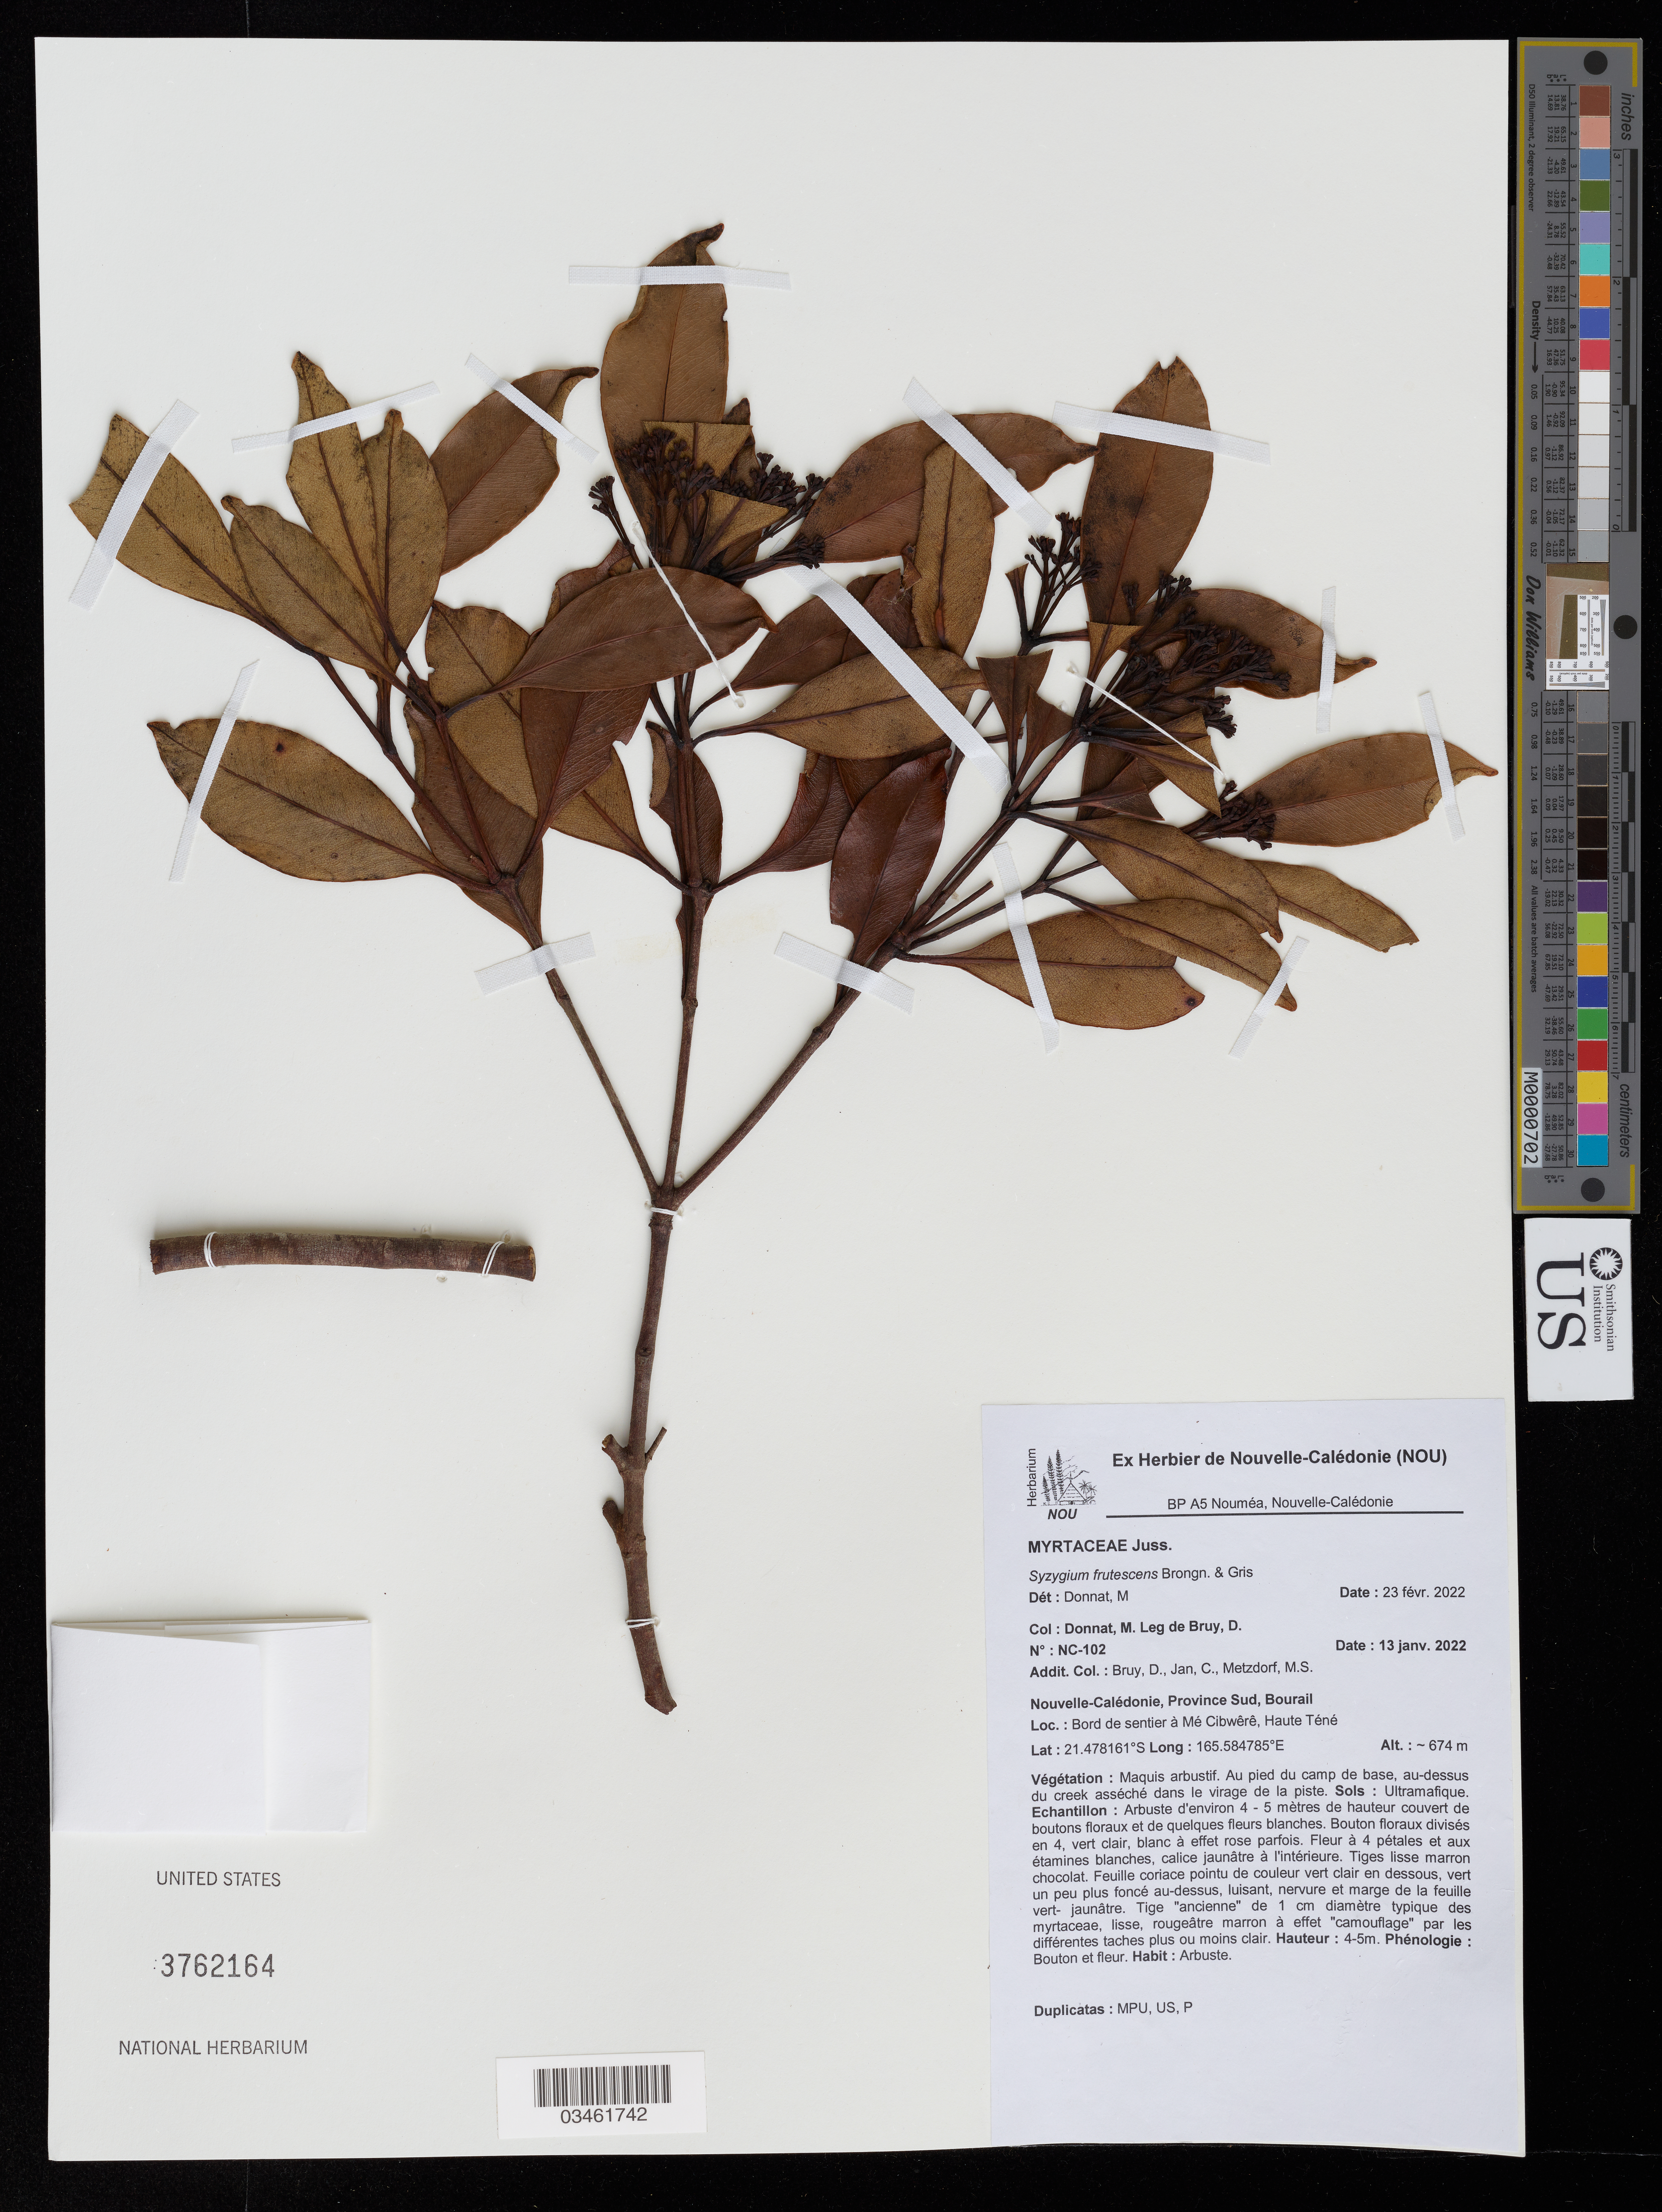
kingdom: Plantae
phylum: Tracheophyta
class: Magnoliopsida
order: Myrtales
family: Myrtaceae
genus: Syzygium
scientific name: Syzygium frutescens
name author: Brongn. & Gris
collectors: M. Donnat, D. Leg de Bruy, D. Bruy, C. Jan & M. Metzdorf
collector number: NC-102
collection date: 2022-01-13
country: New Caledonia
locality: Nouvelle-Calédonie, Province Sud, Bourail. Bord de sentier à Mé Cibwêrê, Haute Téné.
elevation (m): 674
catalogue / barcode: US 3762164